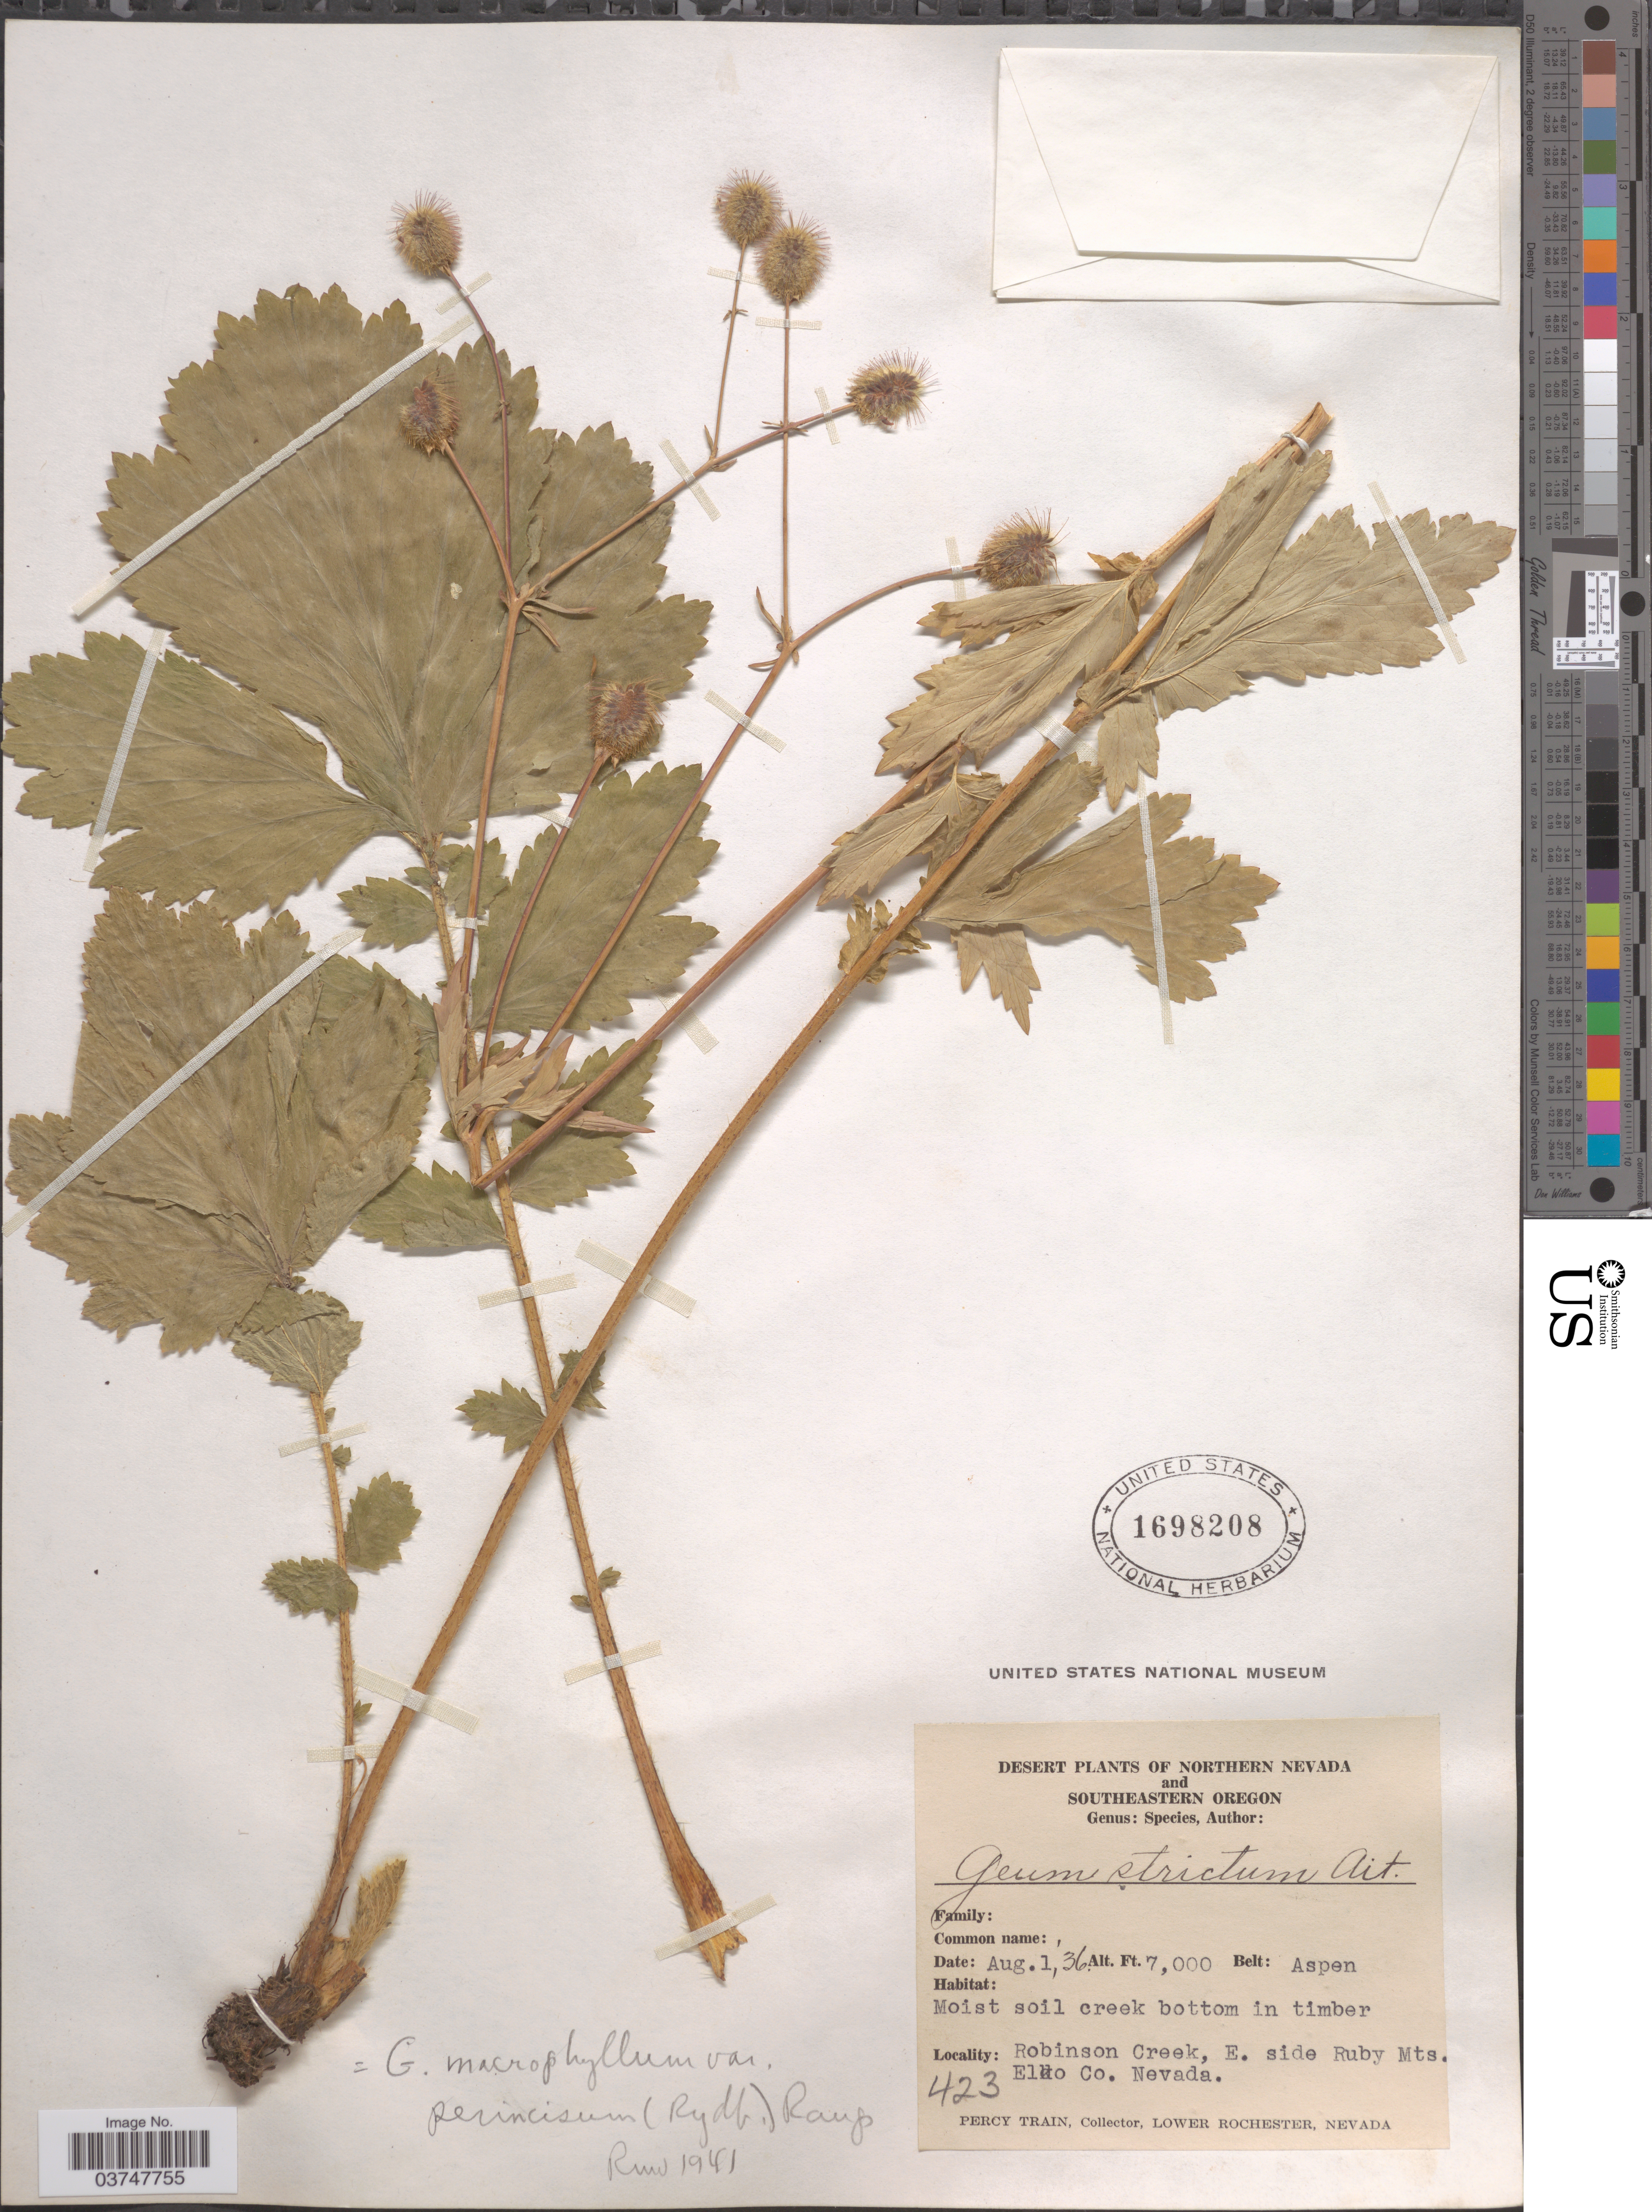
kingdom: Plantae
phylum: Tracheophyta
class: Magnoliopsida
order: Rosales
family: Rosaceae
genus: Geum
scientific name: Geum macrophyllum var. perincisum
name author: (Rydb.) Raup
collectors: P. Train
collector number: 423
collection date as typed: Transcribed d/m/y: 1/8/36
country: United States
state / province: Nevada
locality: Desert. Northern Nevada. Robinson Creek, E. side Ruby Mts. Elko Co.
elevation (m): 2134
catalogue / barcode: US 1698208